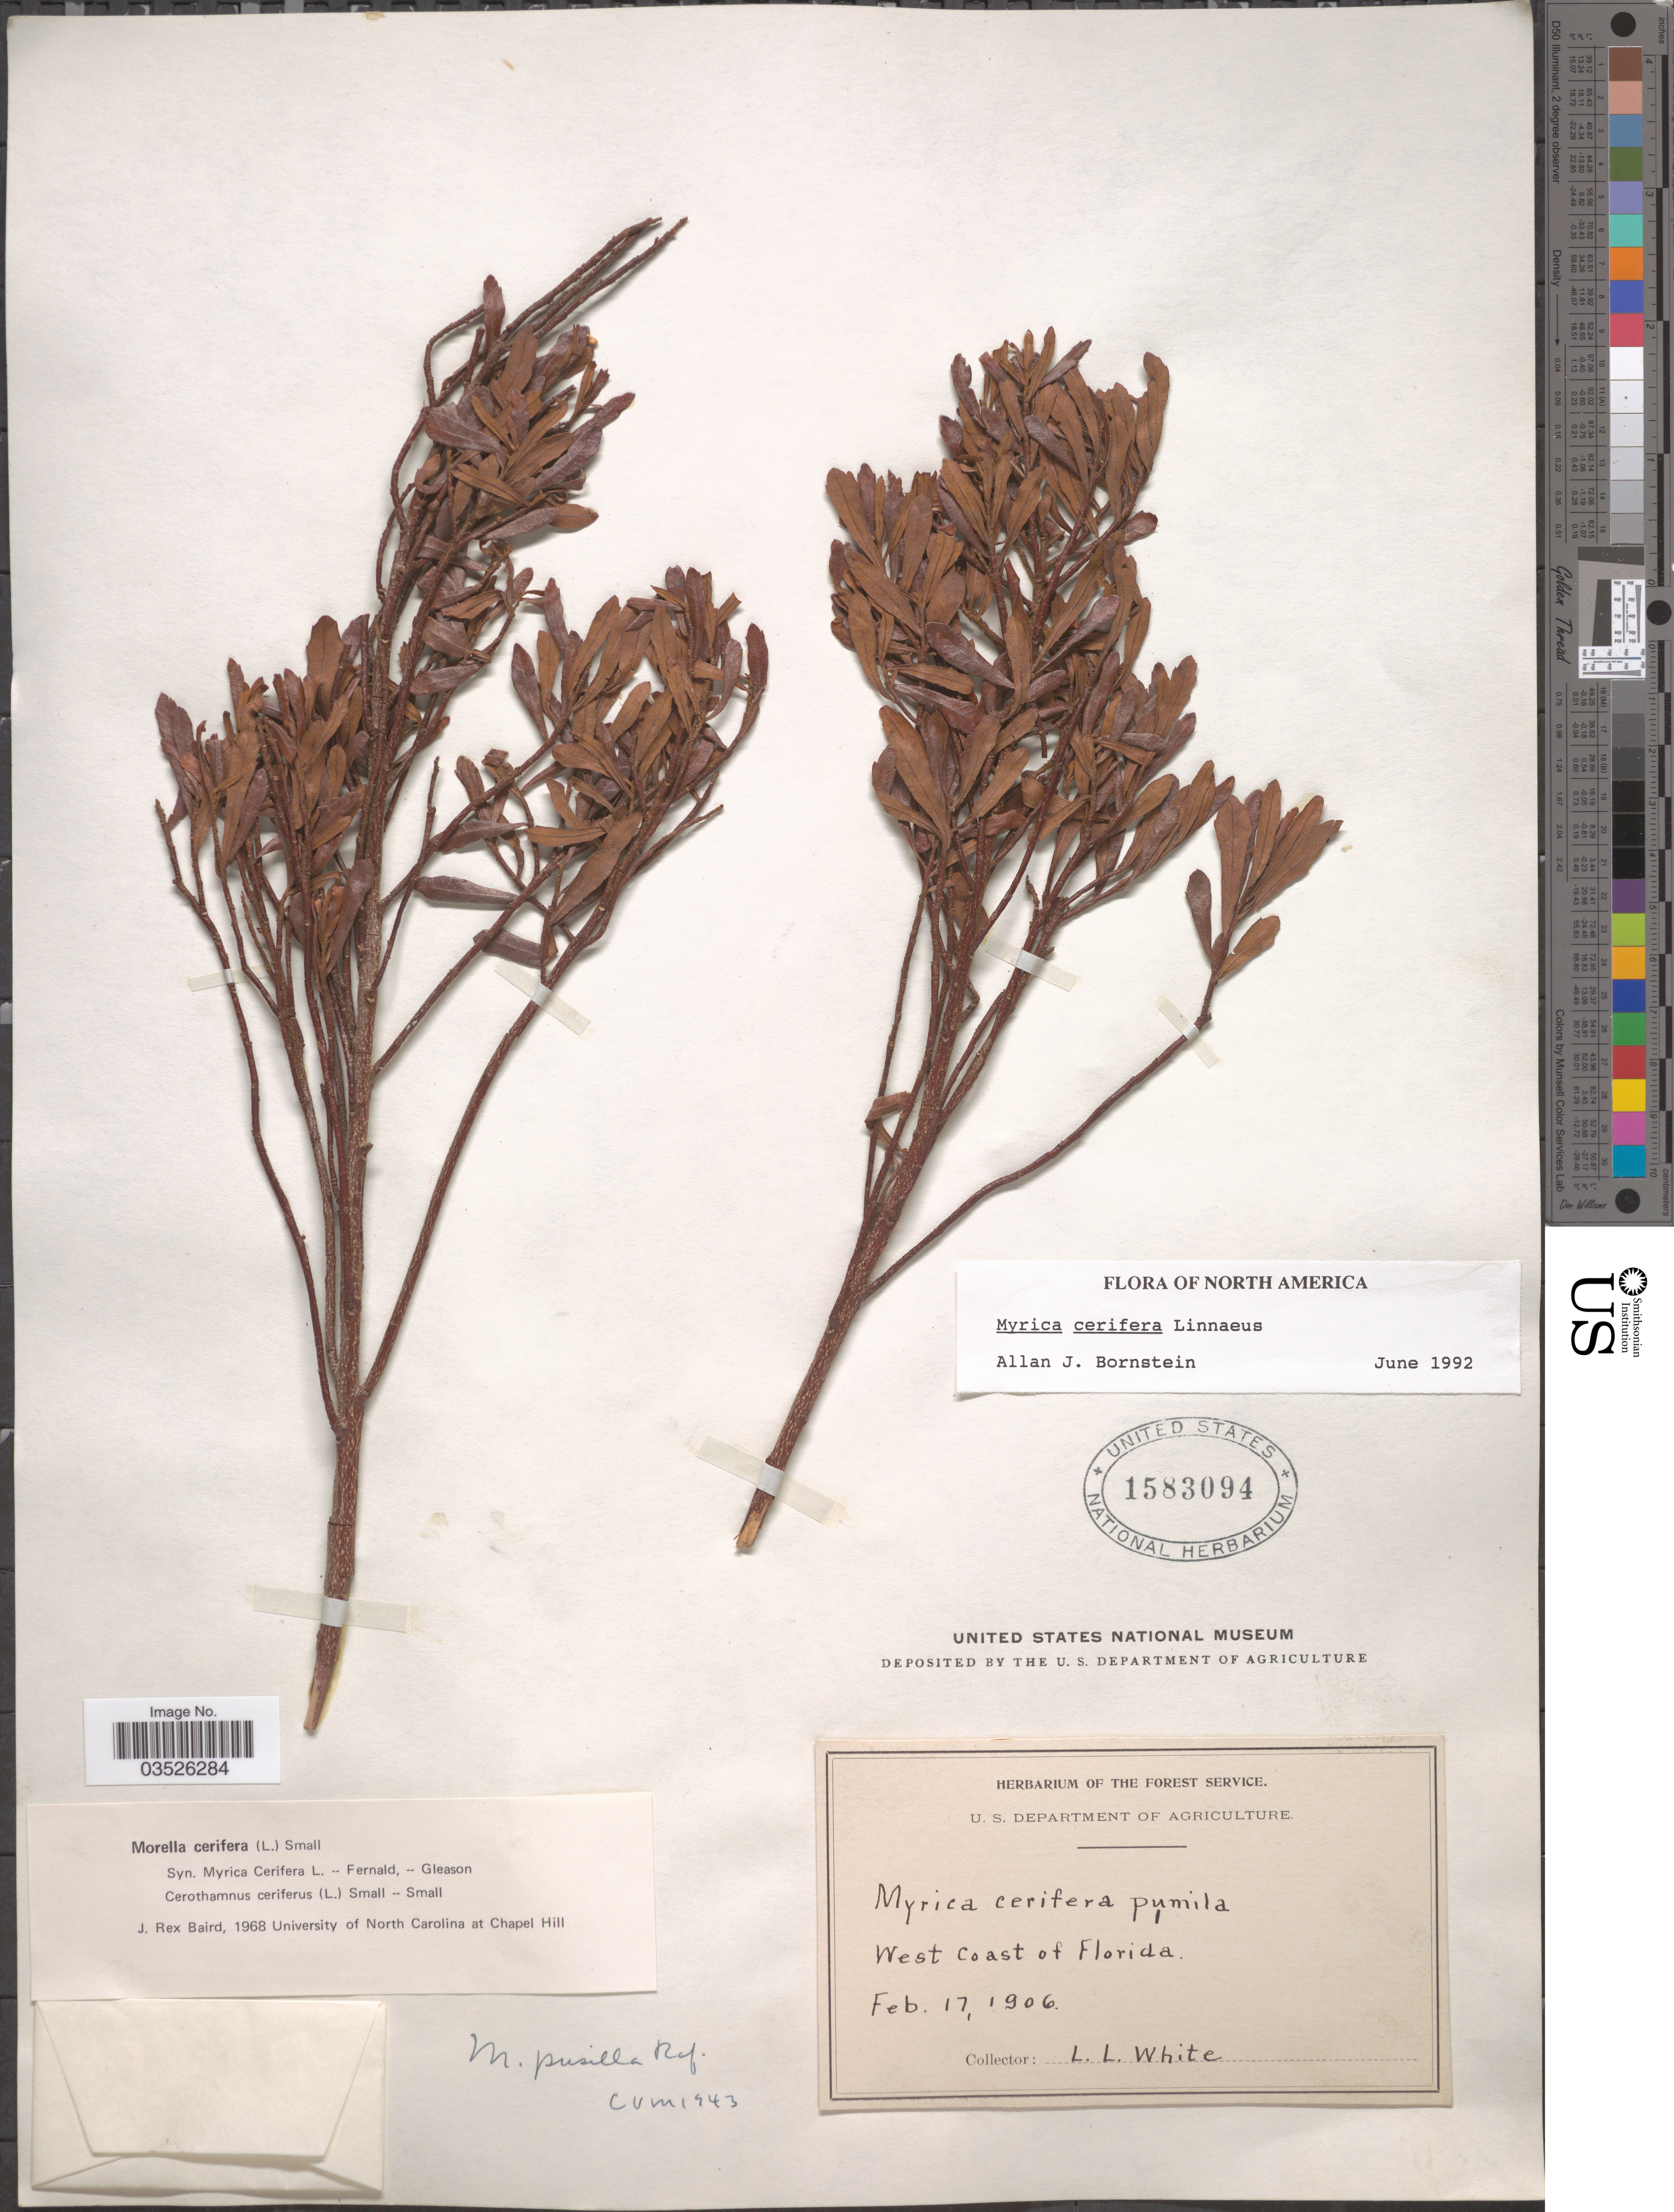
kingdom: Plantae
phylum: Tracheophyta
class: Magnoliopsida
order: Fagales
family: Myricaceae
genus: Morella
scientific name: Morella pumila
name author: (Michx.) Small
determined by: Strong, Mark T., (BOT), Smithsonian Institution - National Museum of Natural History (UNITED STATES)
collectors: L. White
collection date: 1906-02-17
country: United States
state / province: Florida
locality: West Coast of Florida.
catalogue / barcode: US 1583094